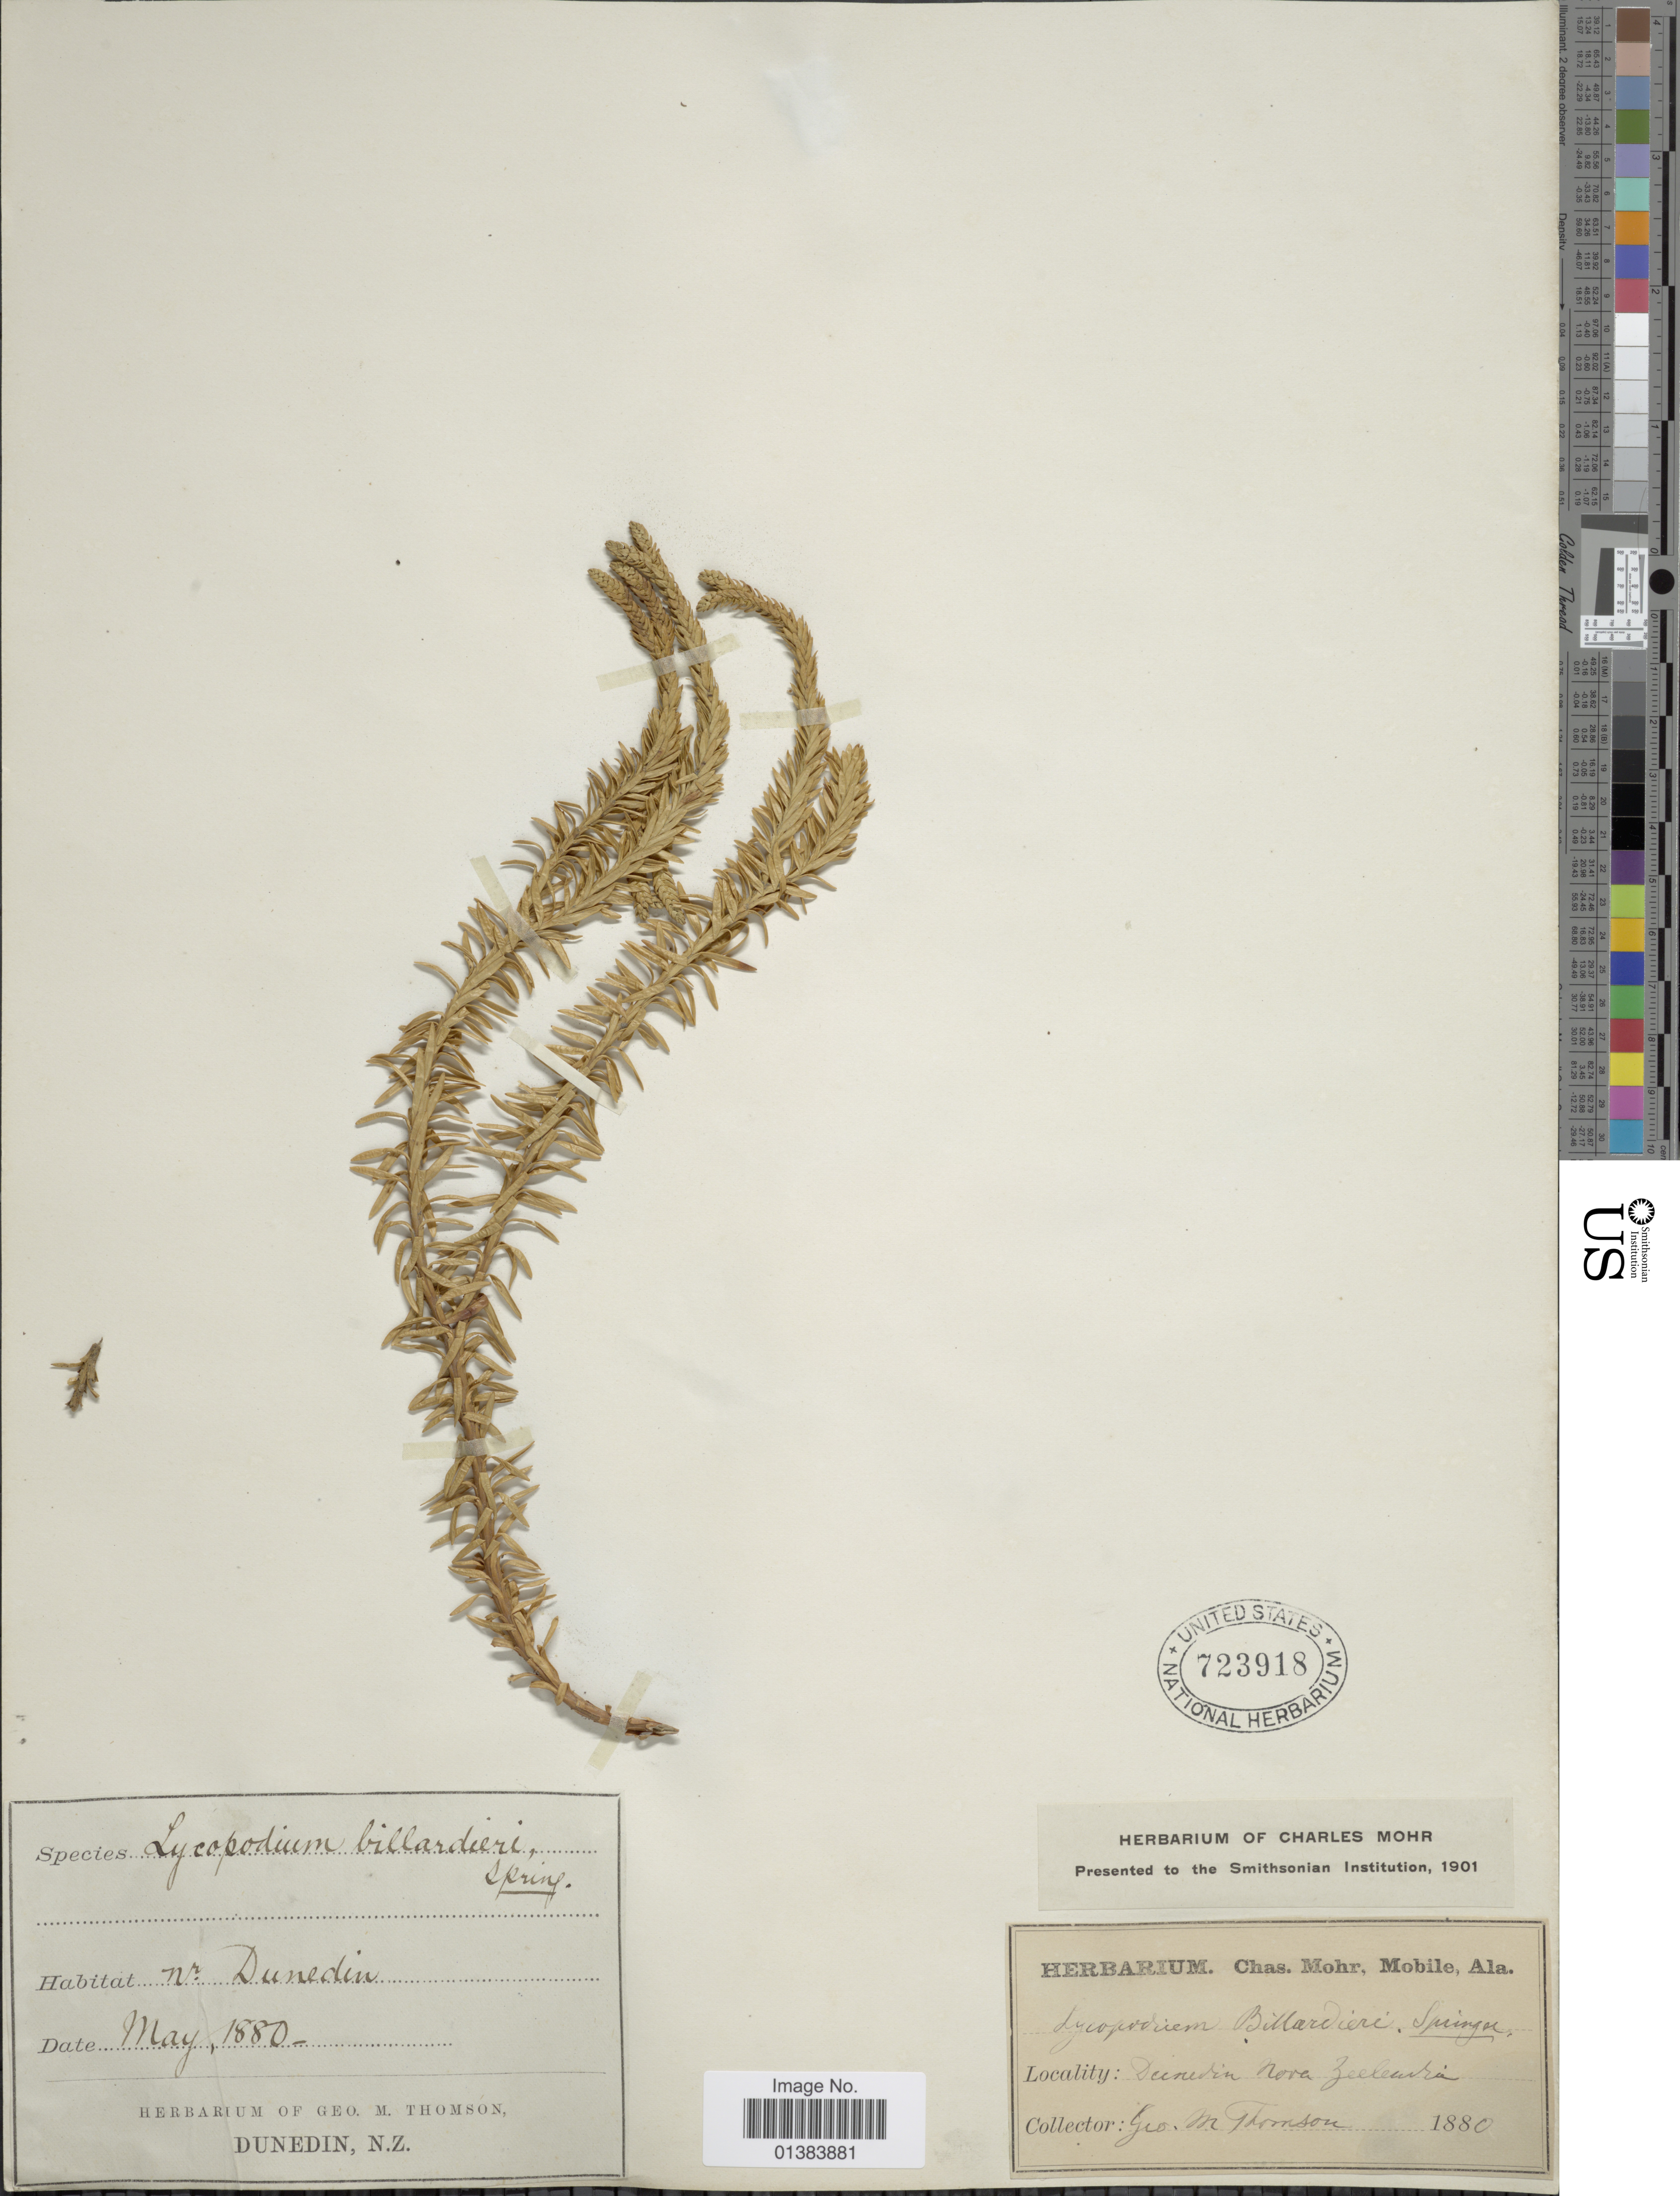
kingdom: Plantae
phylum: Tracheophyta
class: Lycopodiopsida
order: Lycopodiales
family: Lycopodiaceae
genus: Phlegmariurus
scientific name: Phlegmariurus varius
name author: (R. Br.) A. R. Field & Bostock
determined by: Field, A. R.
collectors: G. Thomson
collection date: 1880-05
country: New Zealand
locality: Nr Dunedin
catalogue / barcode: US 723918